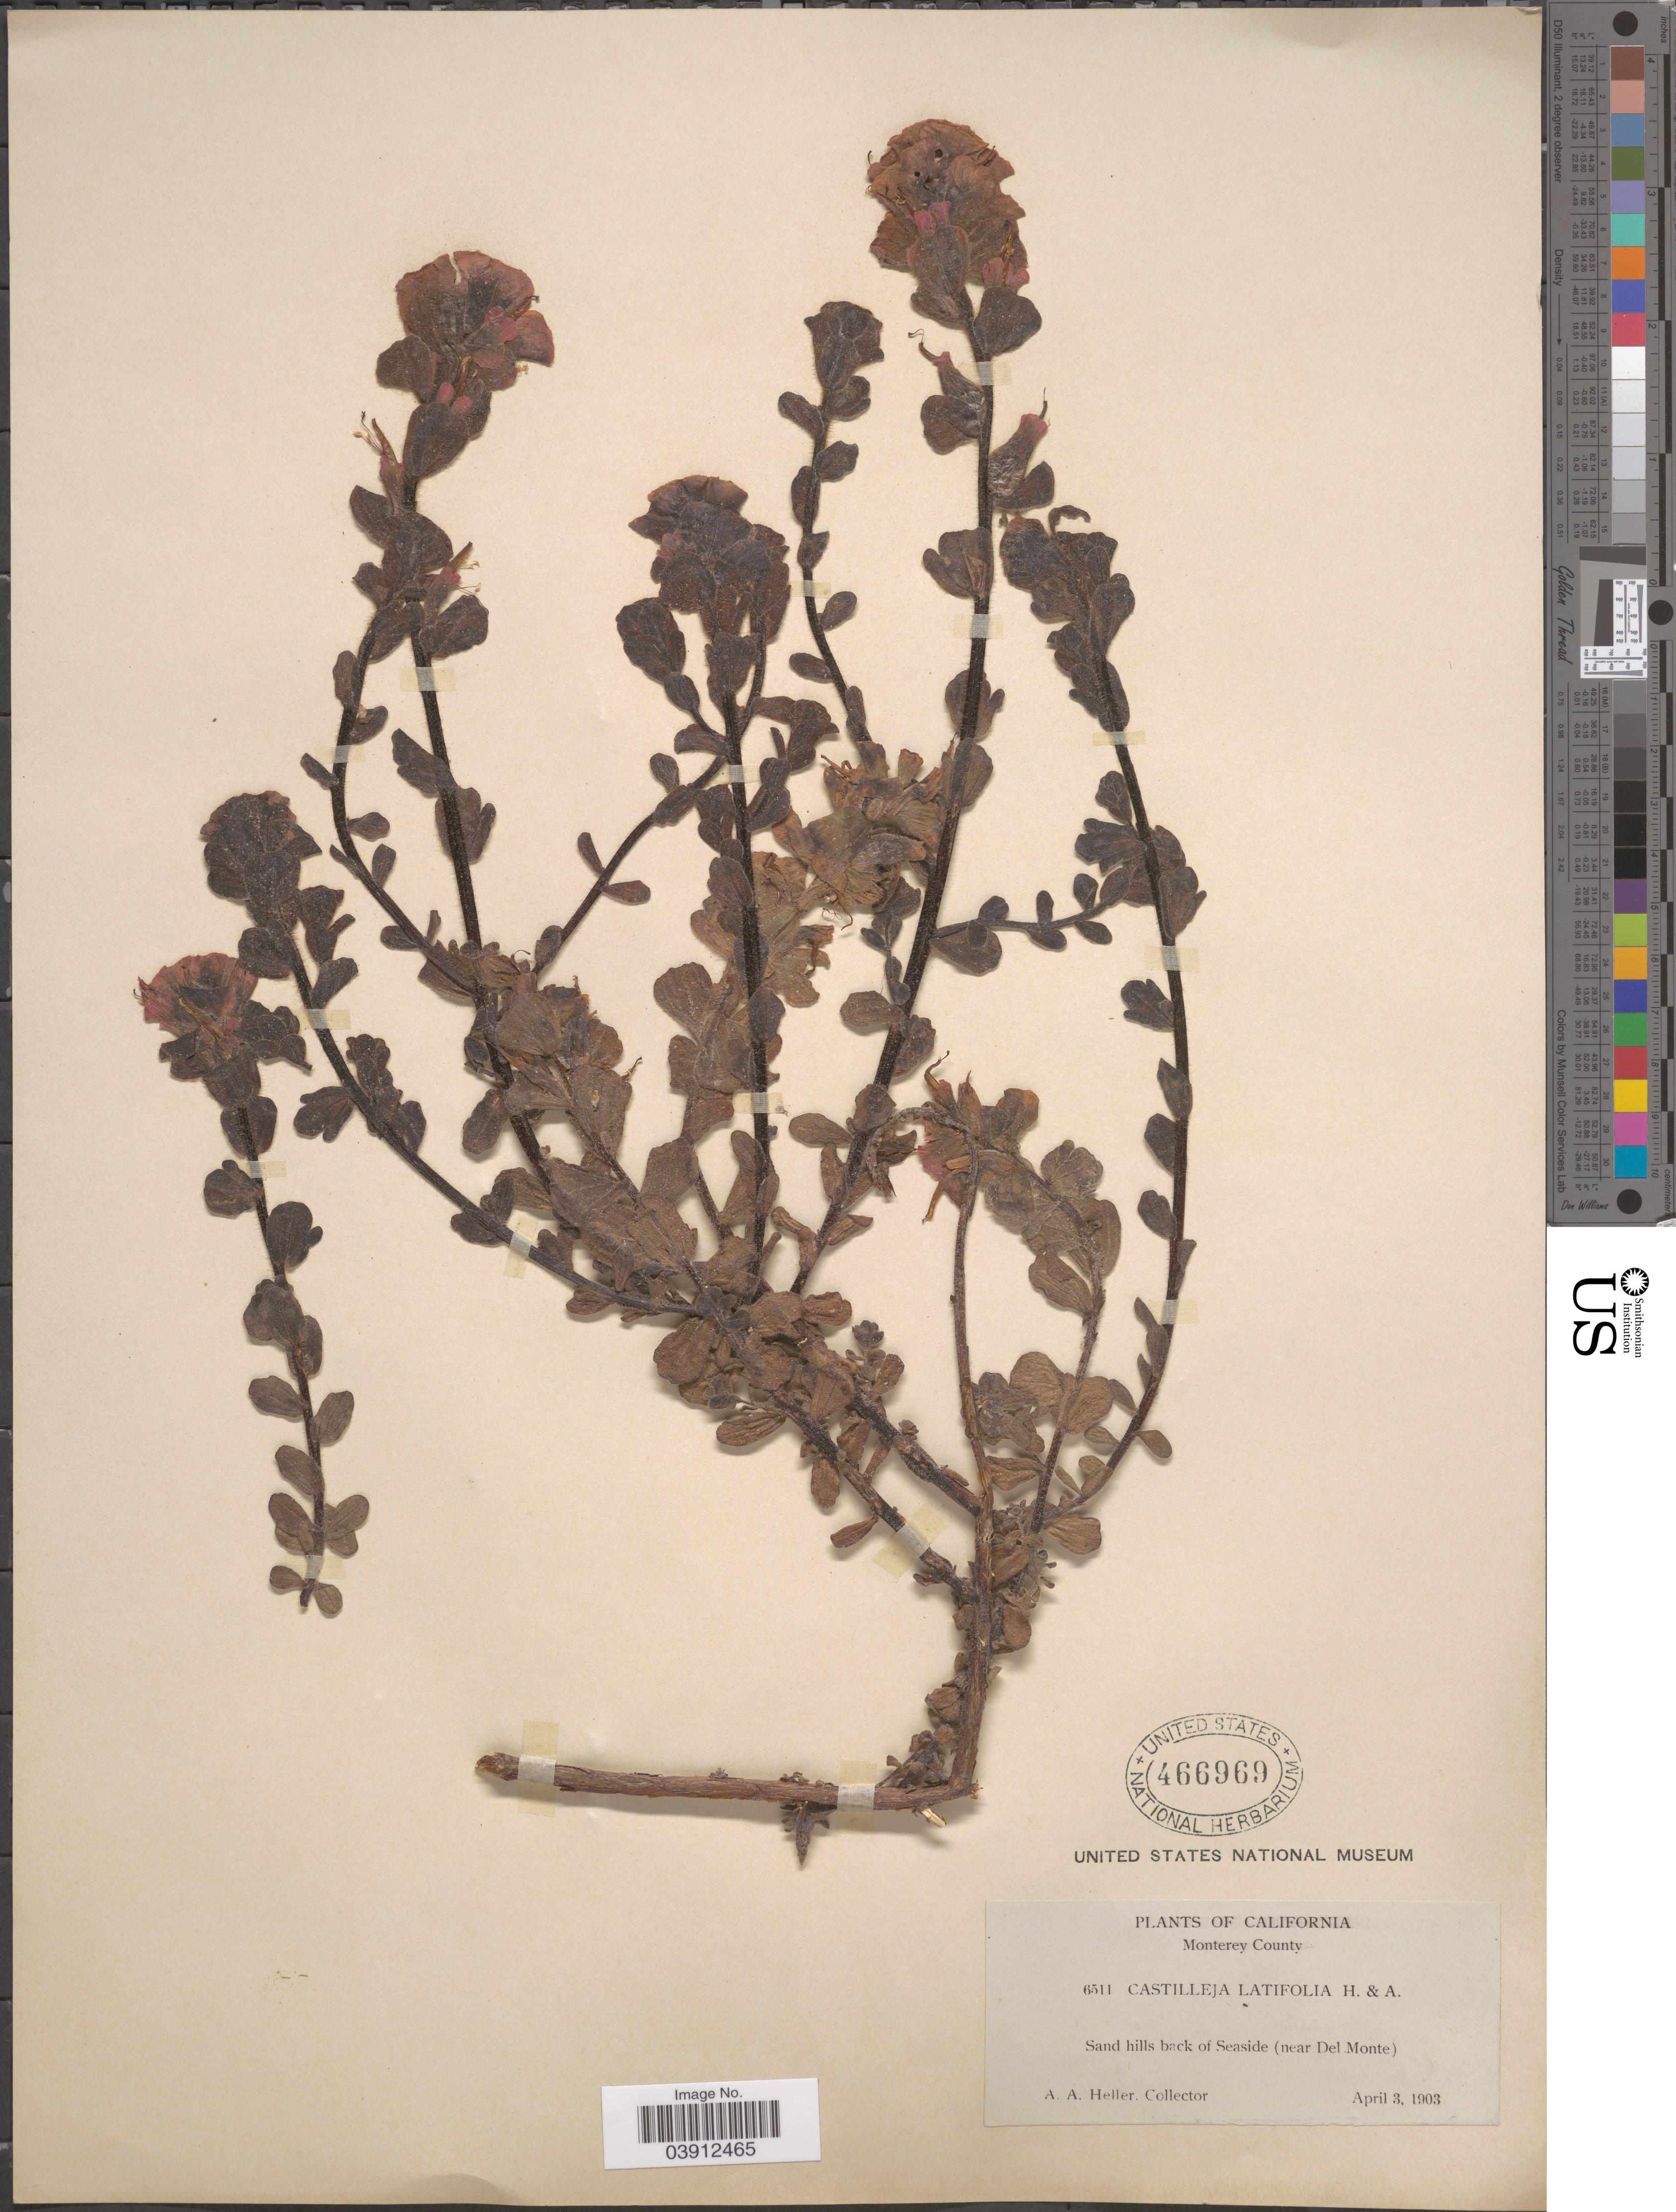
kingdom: Plantae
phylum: Tracheophyta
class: Magnoliopsida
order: Lamiales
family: Orobanchaceae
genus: Castilleja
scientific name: Castilleja latifolia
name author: Hook. & Arn.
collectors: A. A. Heller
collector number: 6511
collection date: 1903-04-03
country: United States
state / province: California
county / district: Monterey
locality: Monterey County. Sand hills back of Seaside (near Del Monte).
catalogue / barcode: US 466969